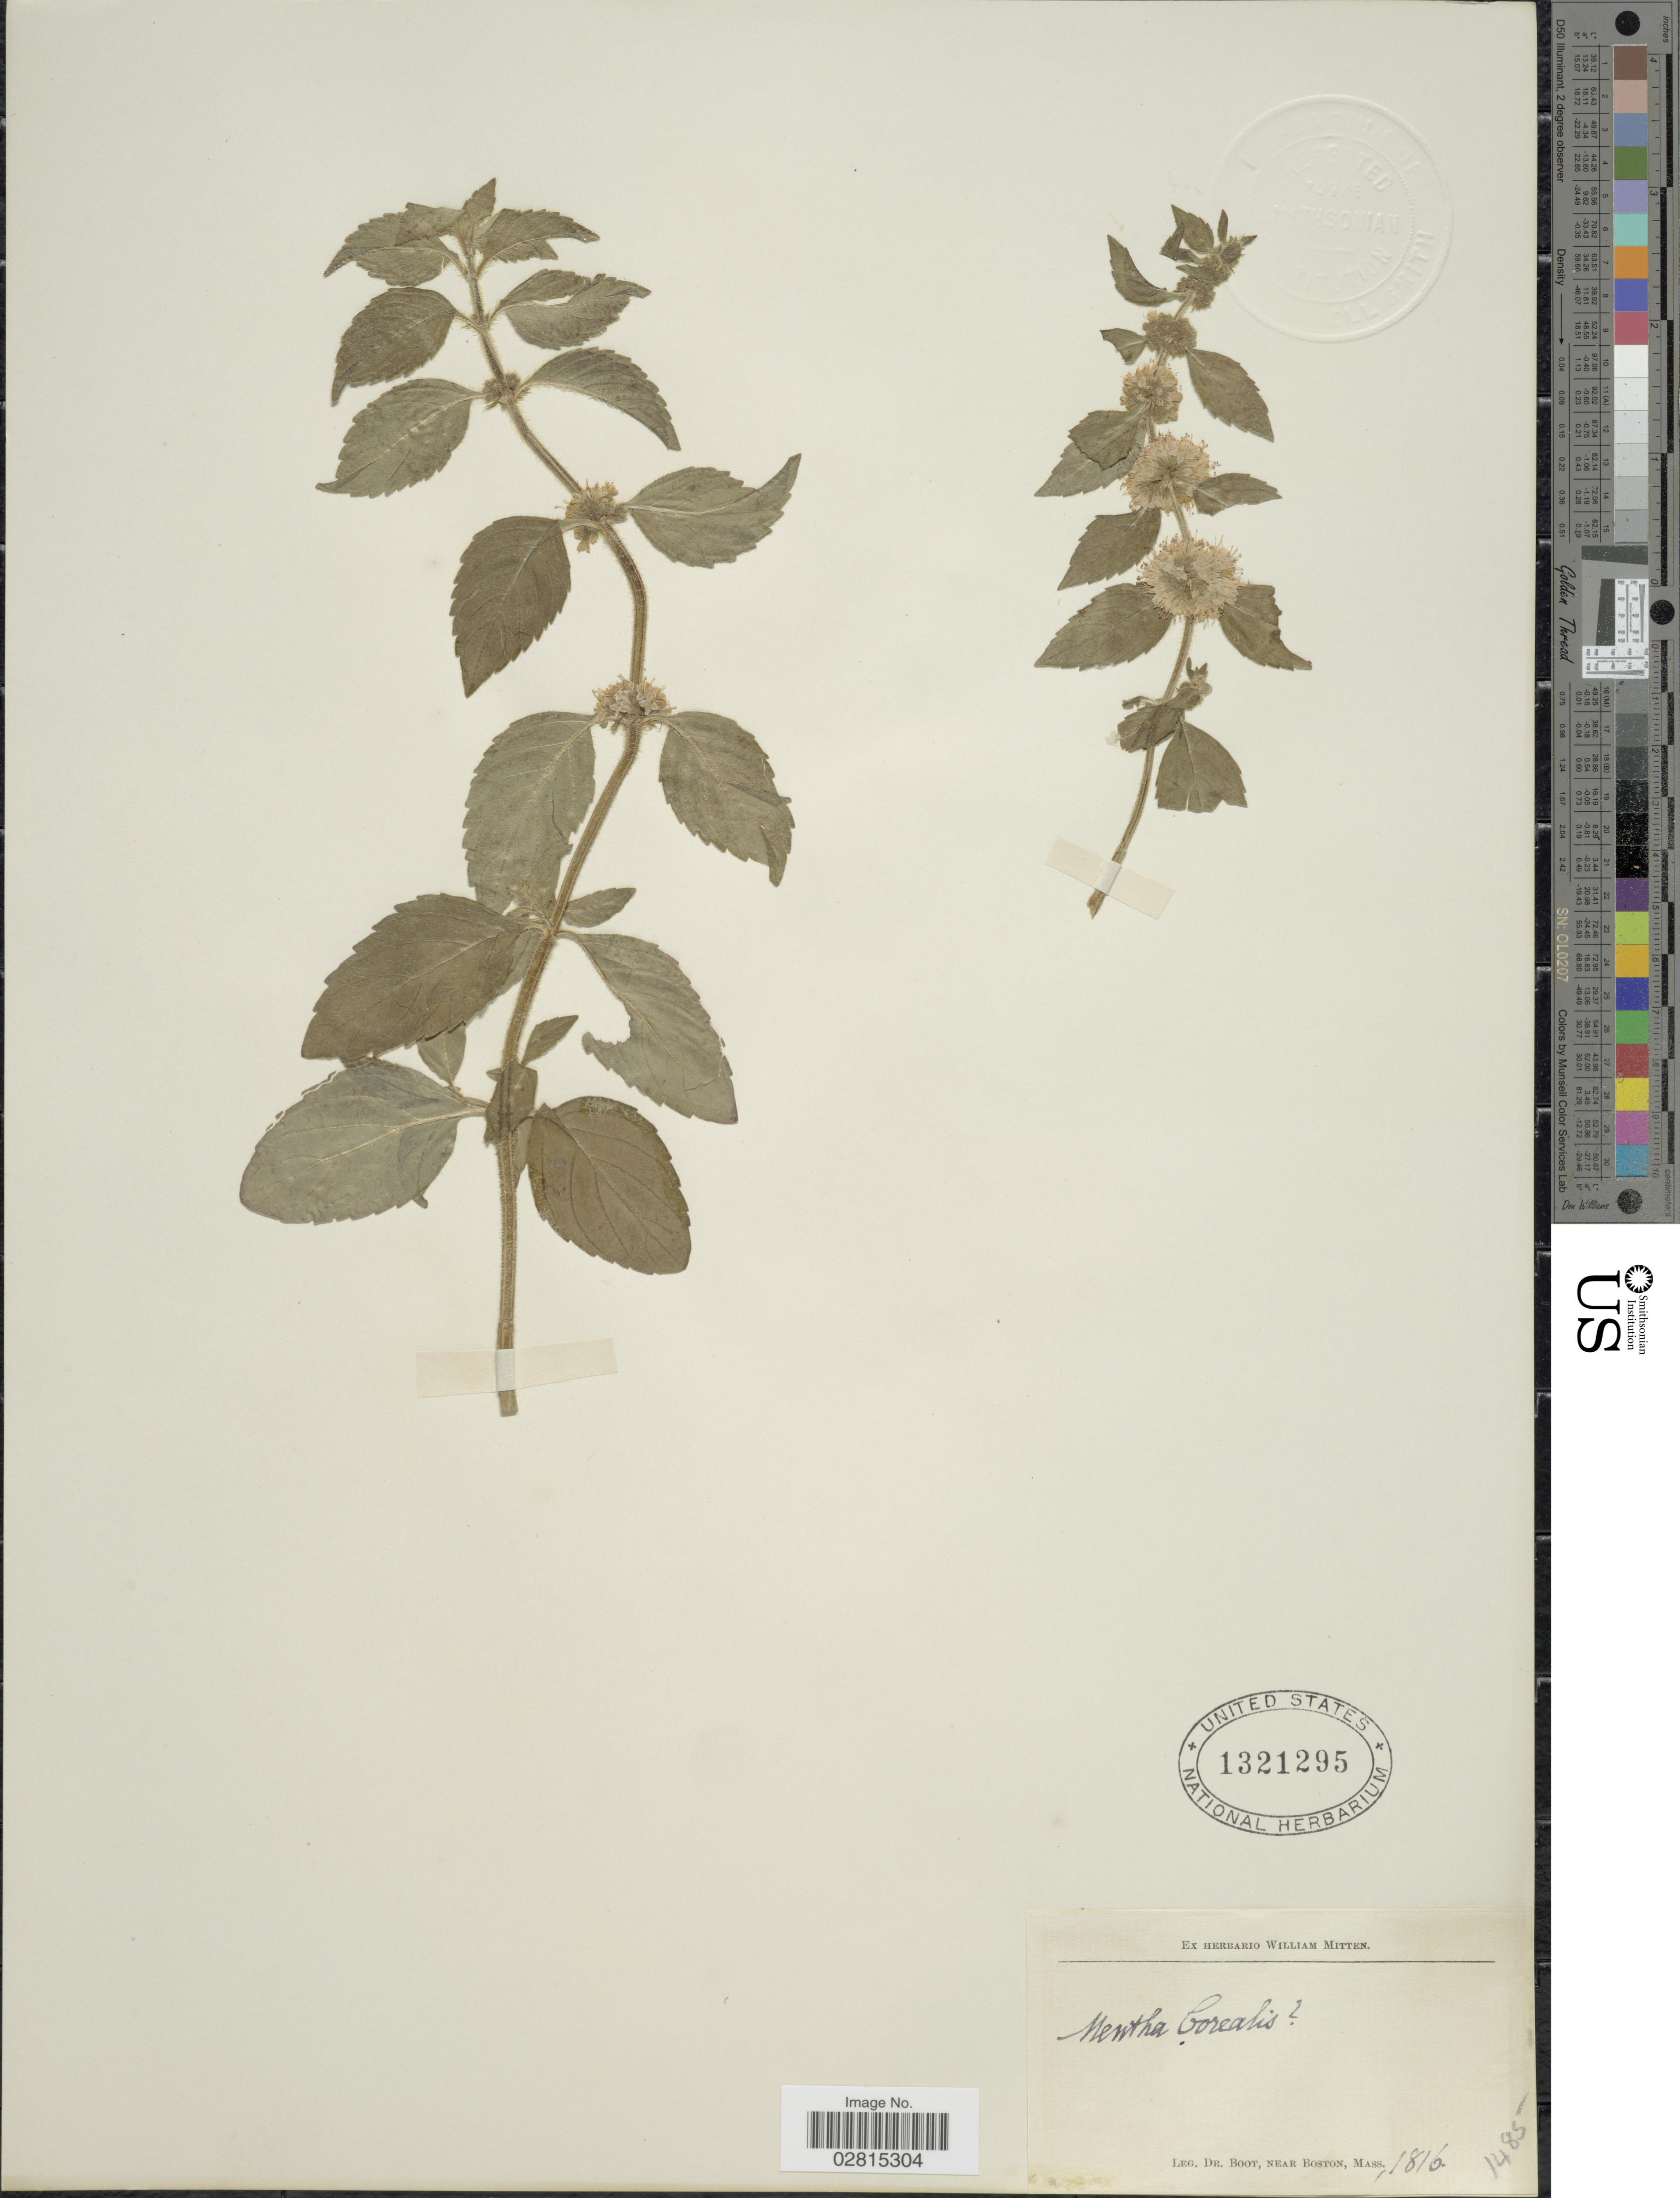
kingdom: Plantae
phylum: Tracheophyta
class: Magnoliopsida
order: Lamiales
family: Lamiaceae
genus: Mentha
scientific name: Mentha canadensis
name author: L.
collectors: -. Boot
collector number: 1485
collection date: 1816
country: United States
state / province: Massachusetts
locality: Near Boston.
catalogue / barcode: US 1321295